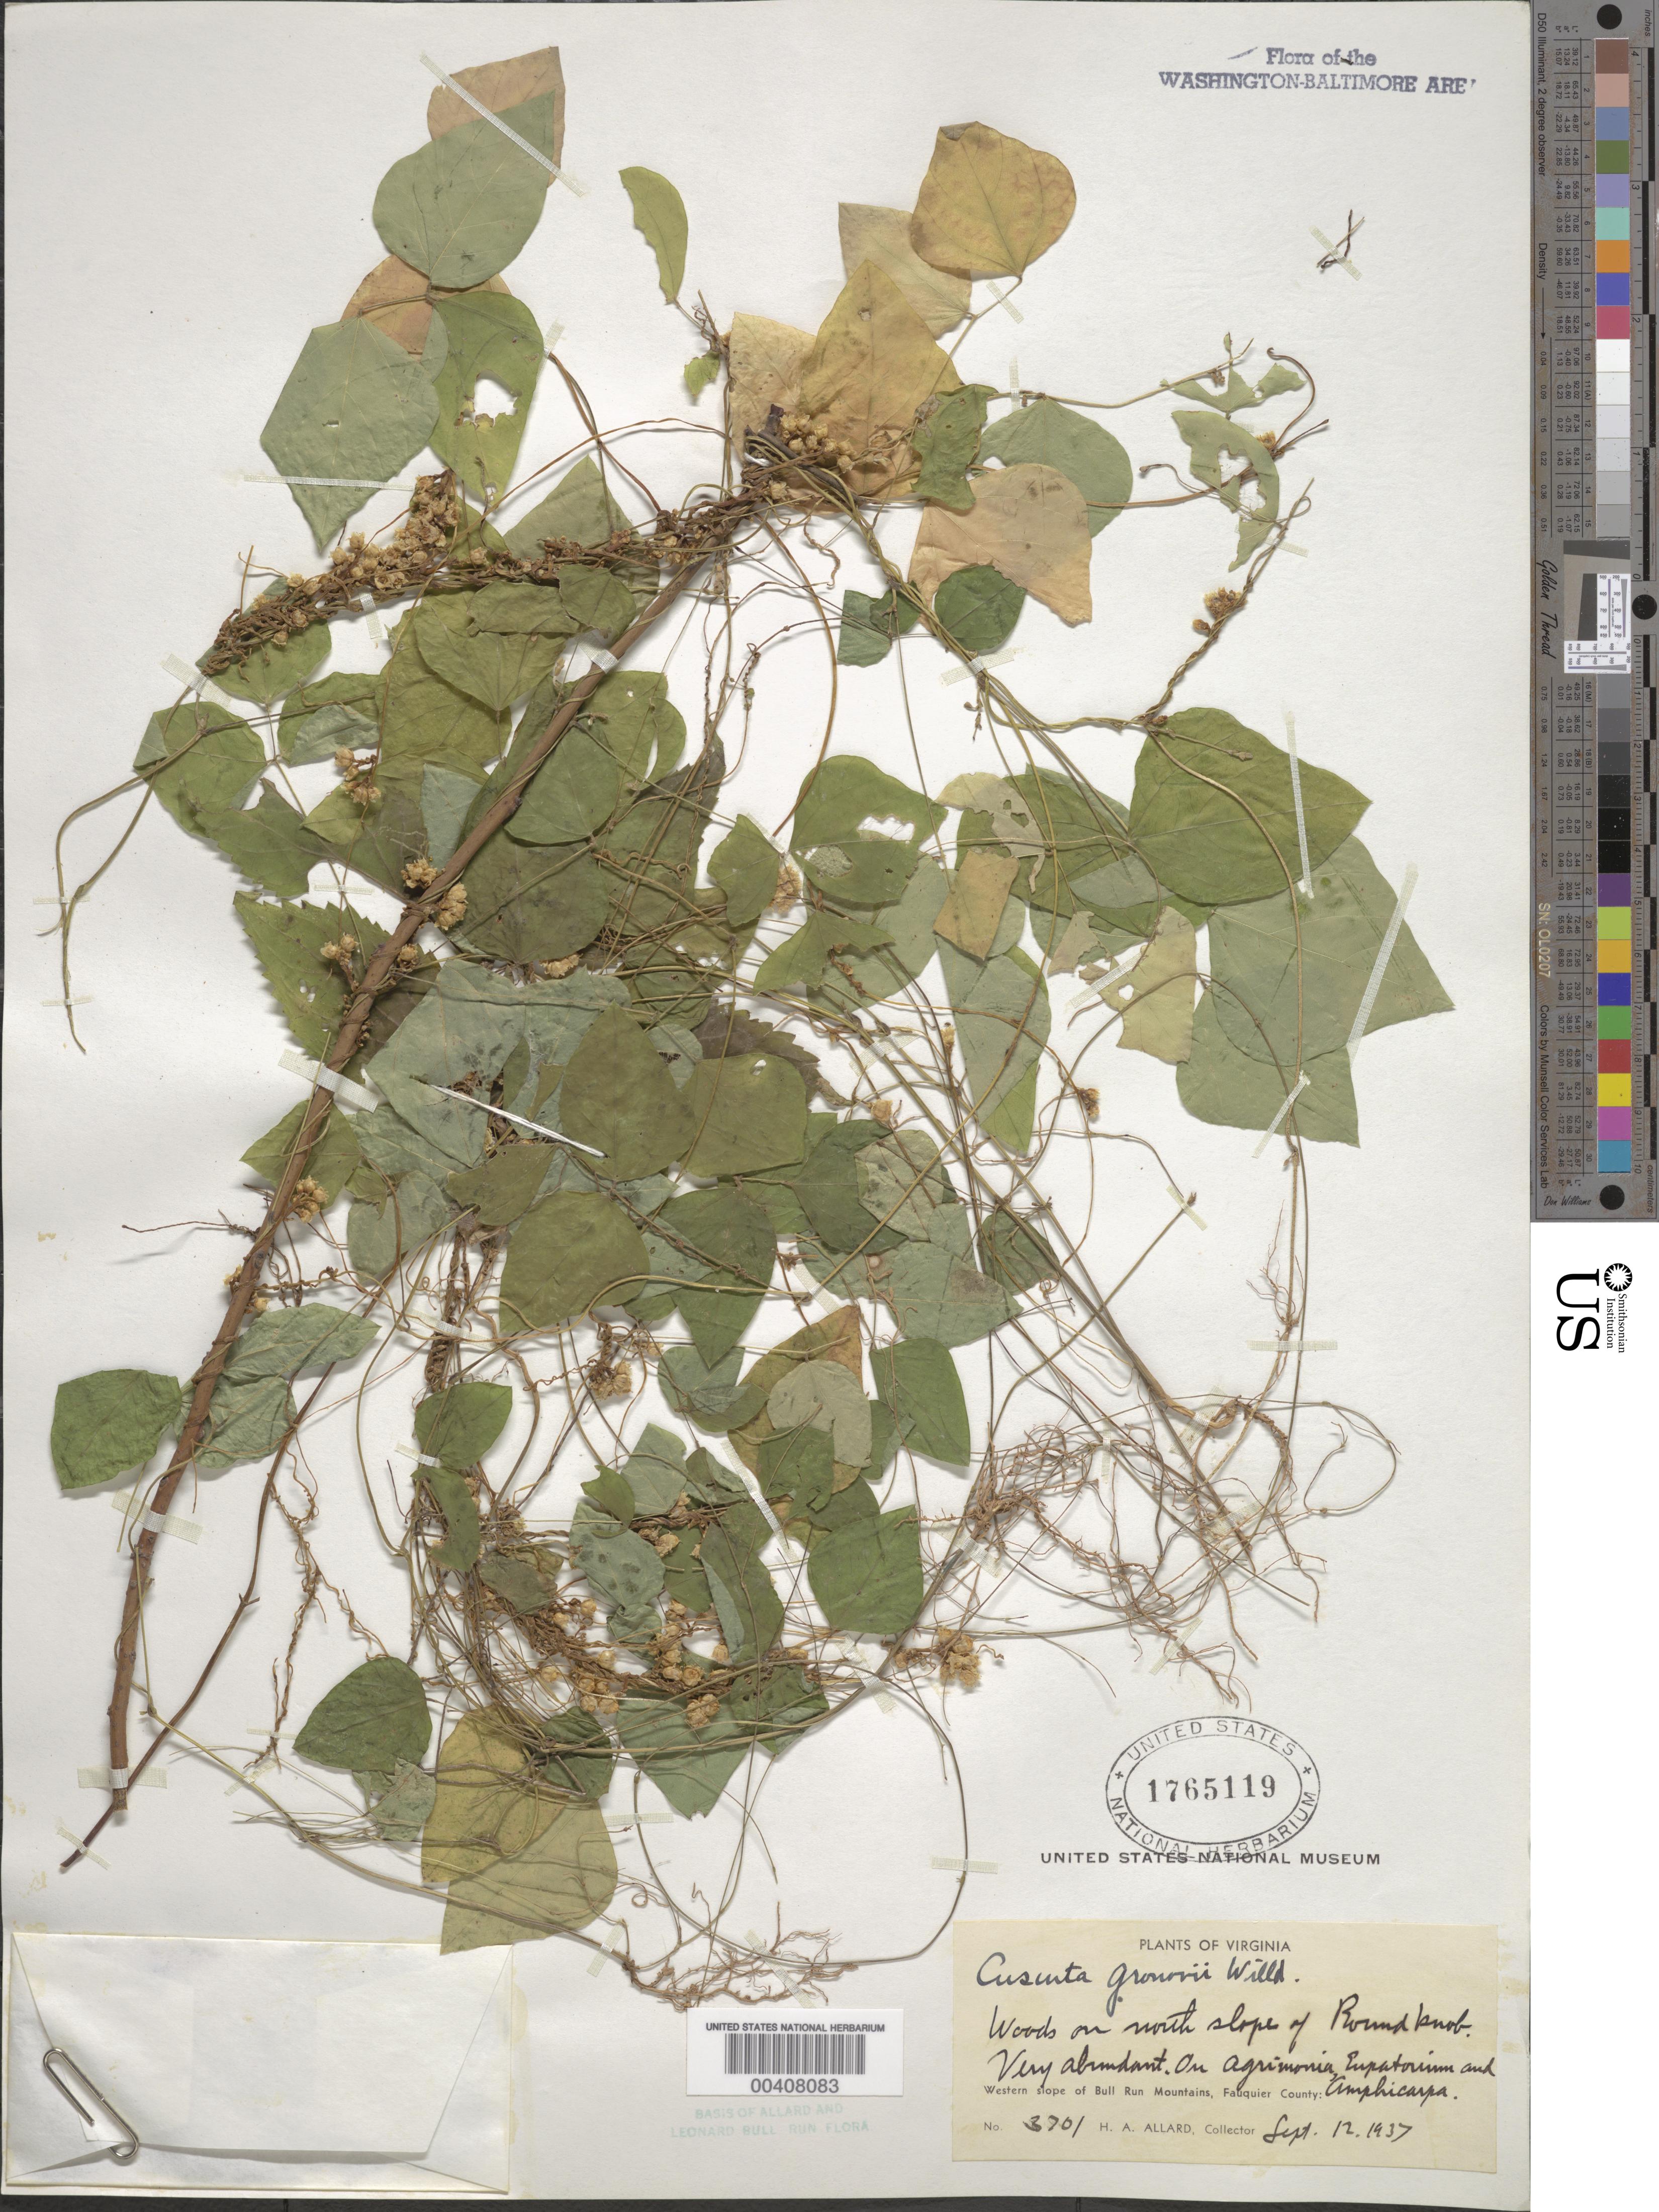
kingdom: Plantae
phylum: Tracheophyta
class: Magnoliopsida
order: Solanales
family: Convolvulaceae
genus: Cuscuta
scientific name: Cuscuta gronovii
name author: Willd. ex Schult.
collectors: H. A. Allard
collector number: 3701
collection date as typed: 12 Sep 1937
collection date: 1937-09-12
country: United States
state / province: Virginia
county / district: Fauquier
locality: N slope of Round Knob, western slope of Bull Run Mountain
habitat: Woods, on Eupatorium and Amphicarpa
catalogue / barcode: US 1765119